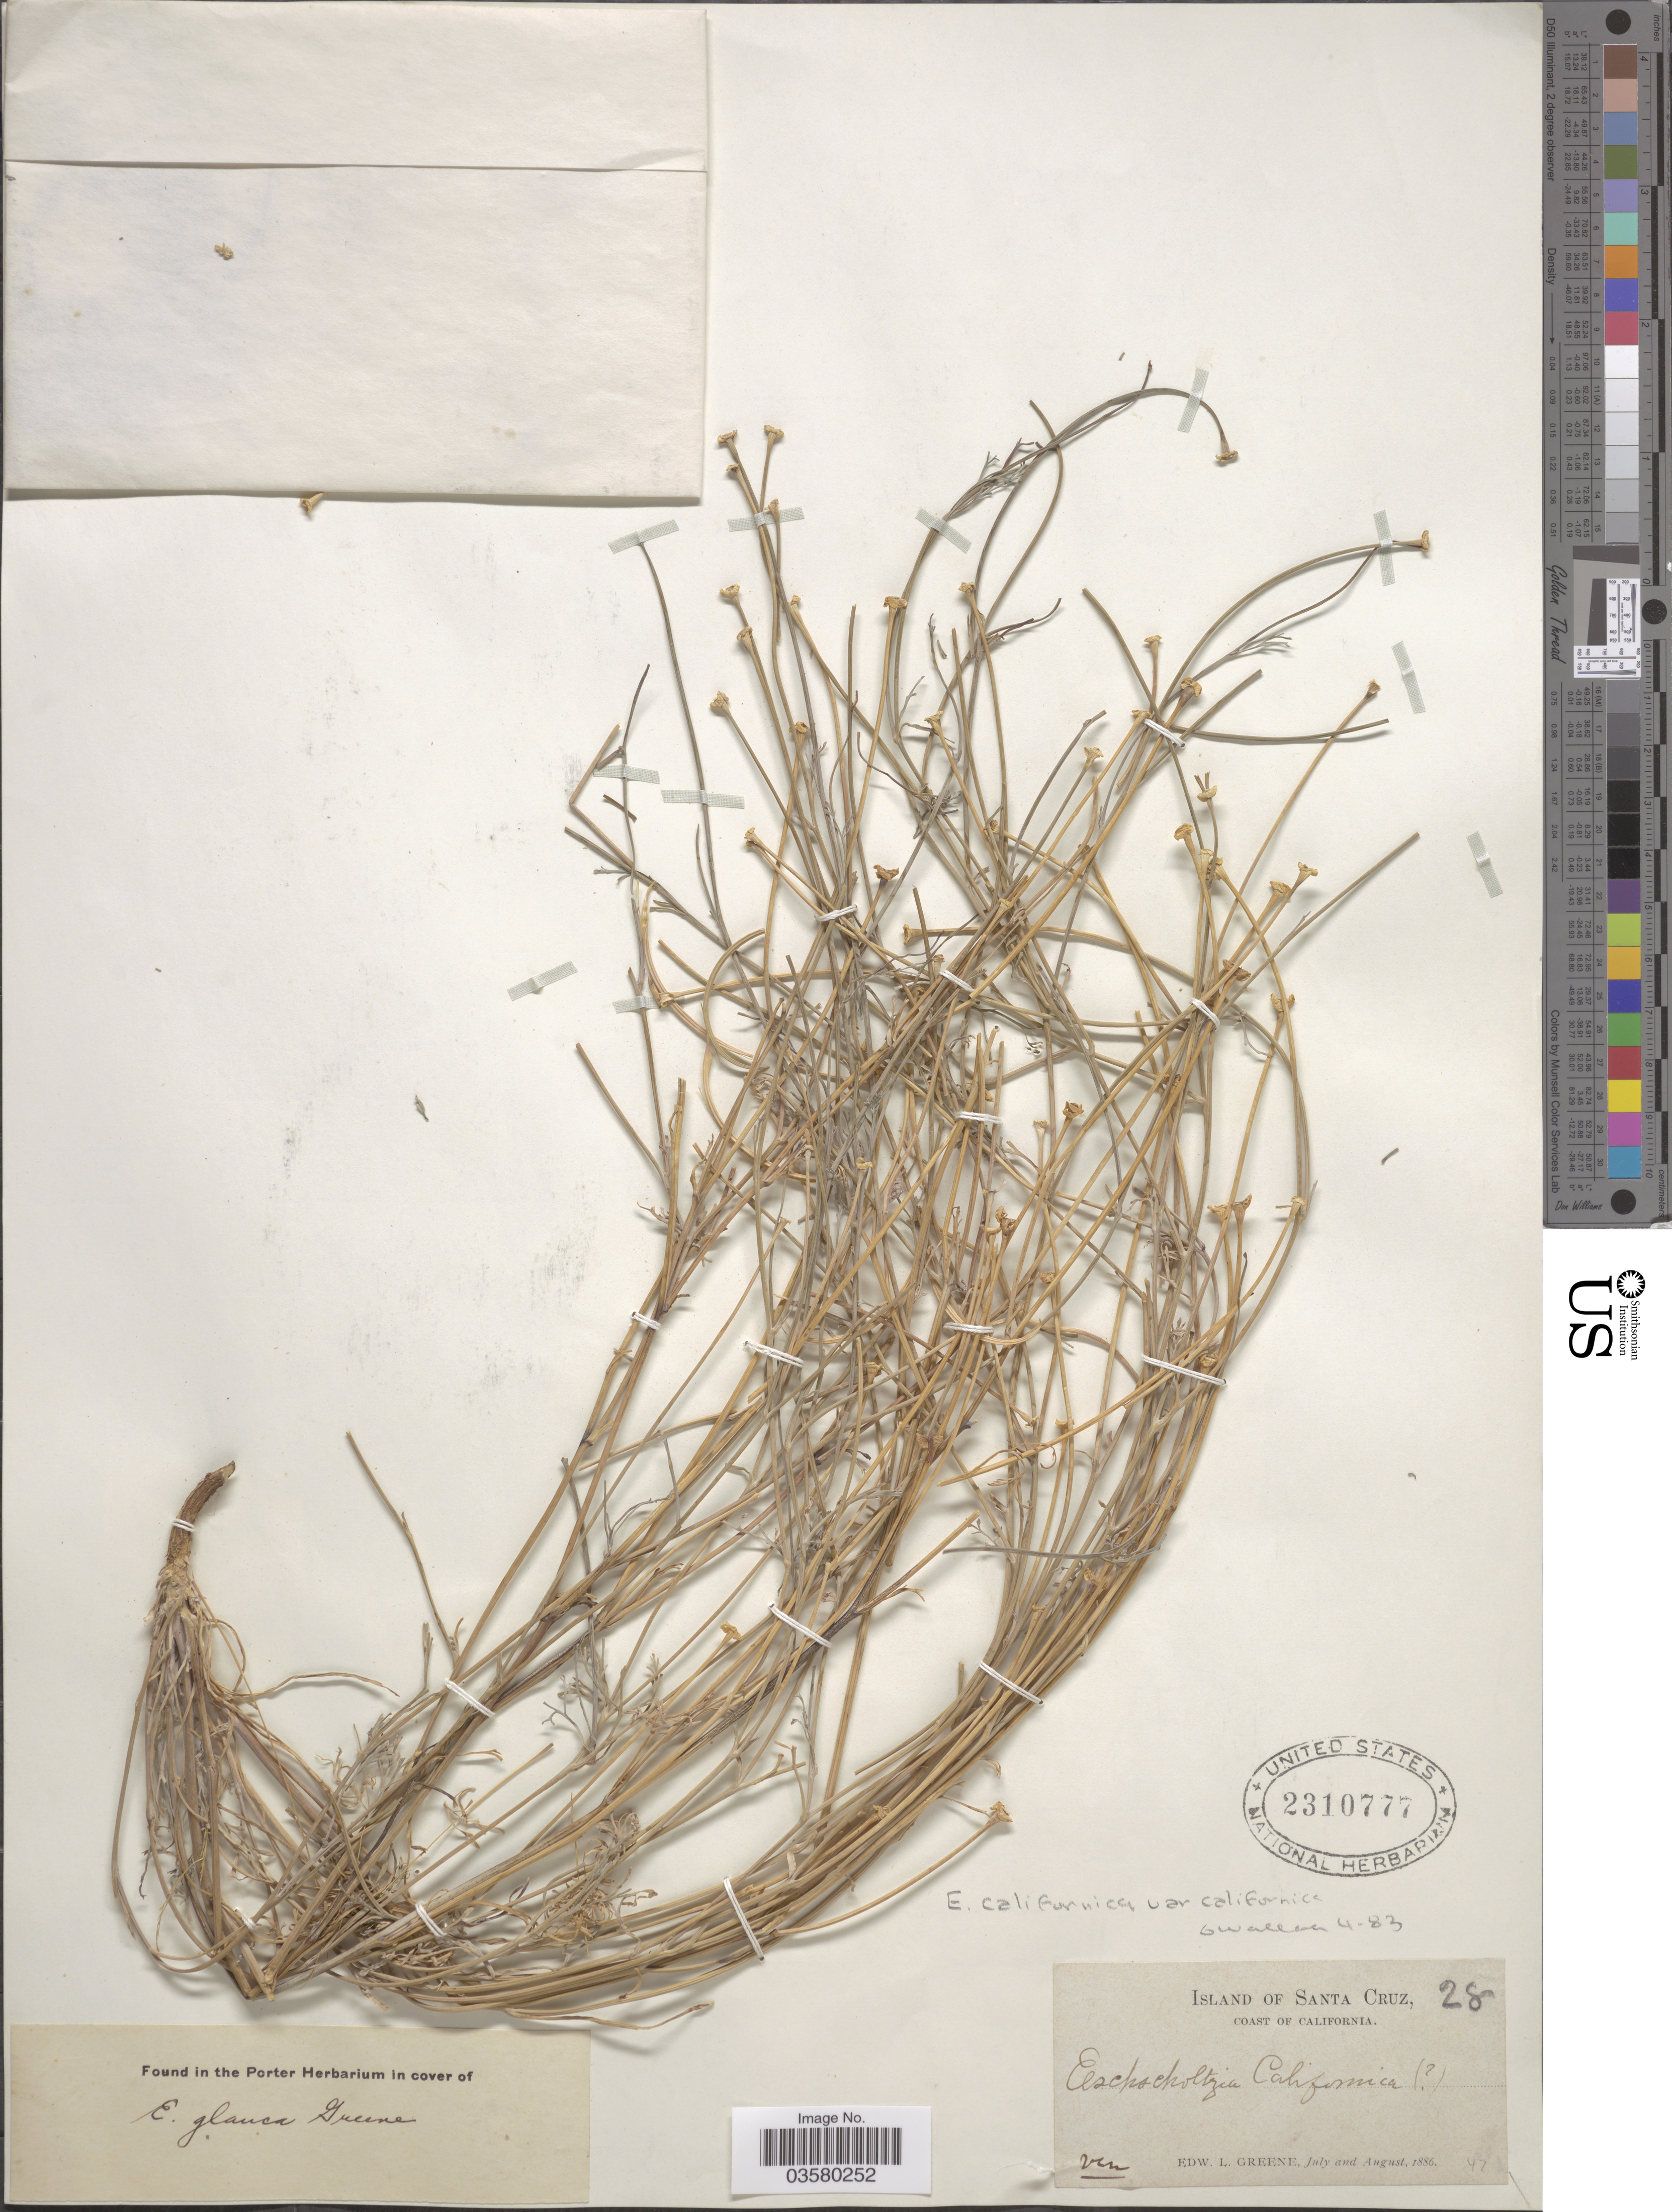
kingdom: Plantae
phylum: Tracheophyta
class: Magnoliopsida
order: Ranunculales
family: Papaveraceae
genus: Eschscholzia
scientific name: Eschscholzia californica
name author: Cham.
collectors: E. L. Greene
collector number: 28/47?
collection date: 1886-07/1886-08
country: United States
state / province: California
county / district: Santa Barbara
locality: Island of Santa Cruz.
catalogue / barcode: US 2310777